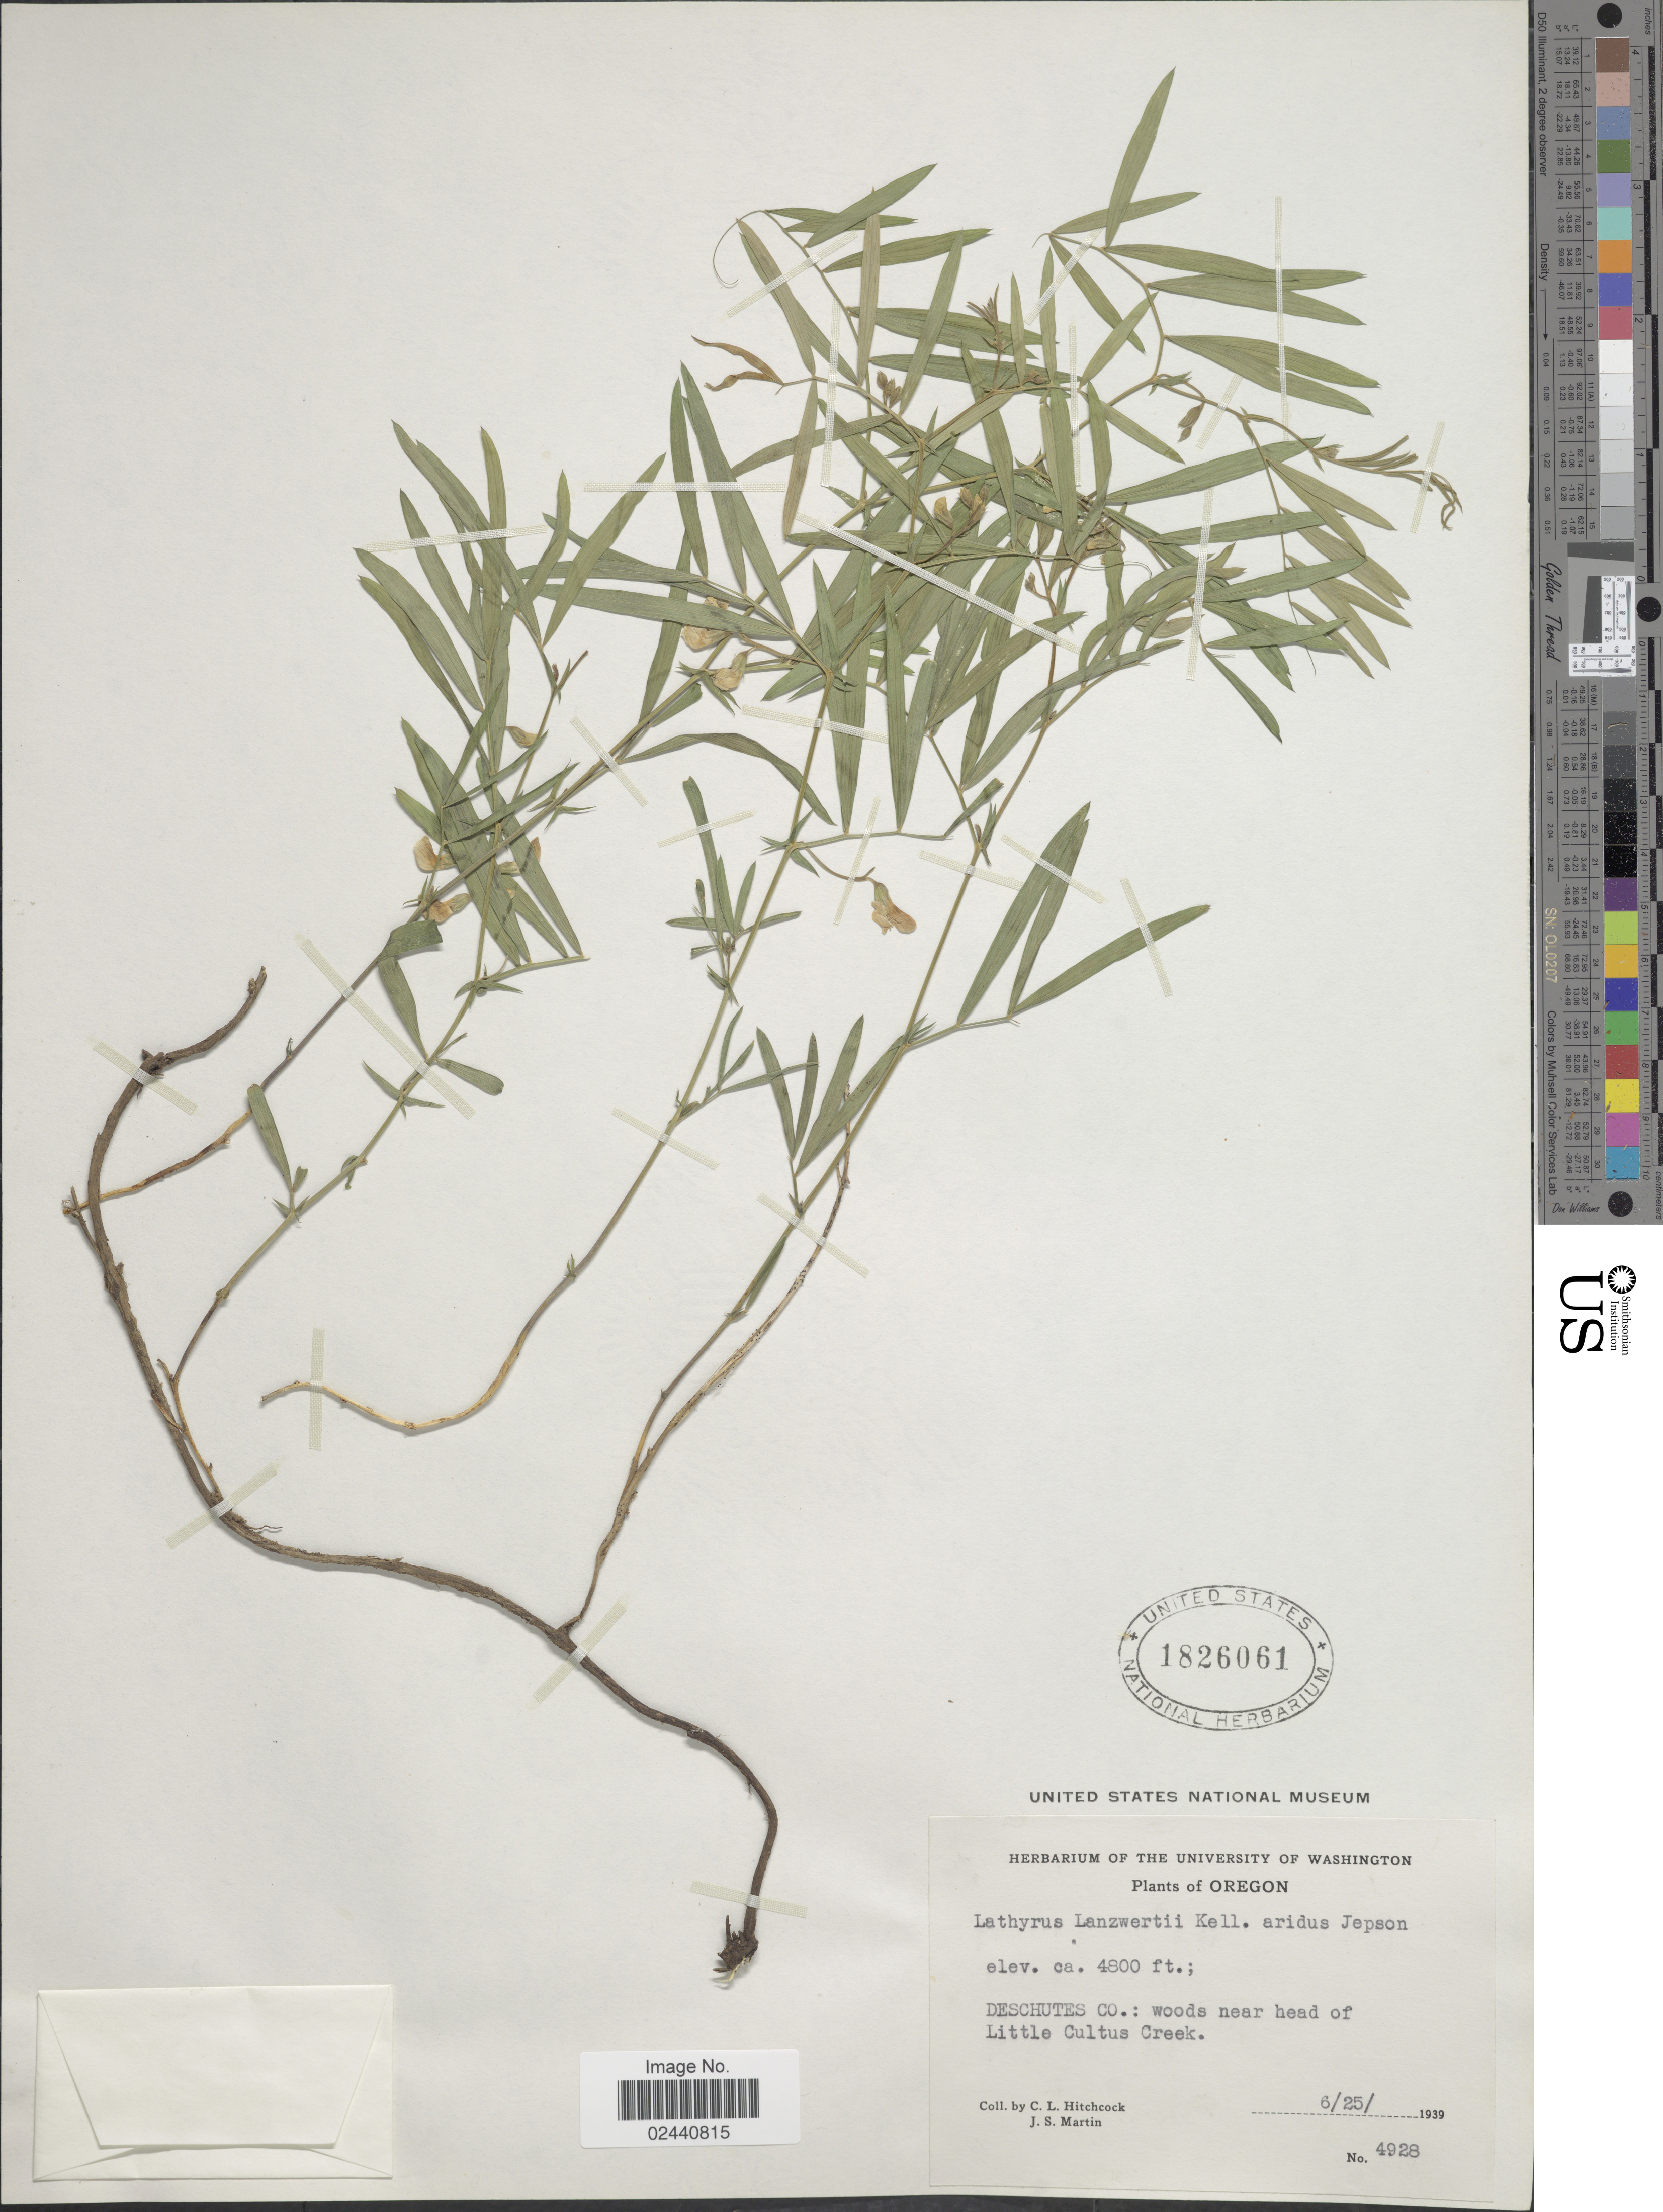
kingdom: Plantae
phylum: Tracheophyta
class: Magnoliopsida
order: Fabales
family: Fabaceae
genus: Lathyrus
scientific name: Lathyrus lanszwertii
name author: Kellogg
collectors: C. L. Hitchcock & J. S. Martin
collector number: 4928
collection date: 1939-06-25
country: United States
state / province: Oregon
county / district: Deschutes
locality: Deschutes Co.: Woods near head of Little Cultus Creek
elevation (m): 1463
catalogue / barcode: US 1826061